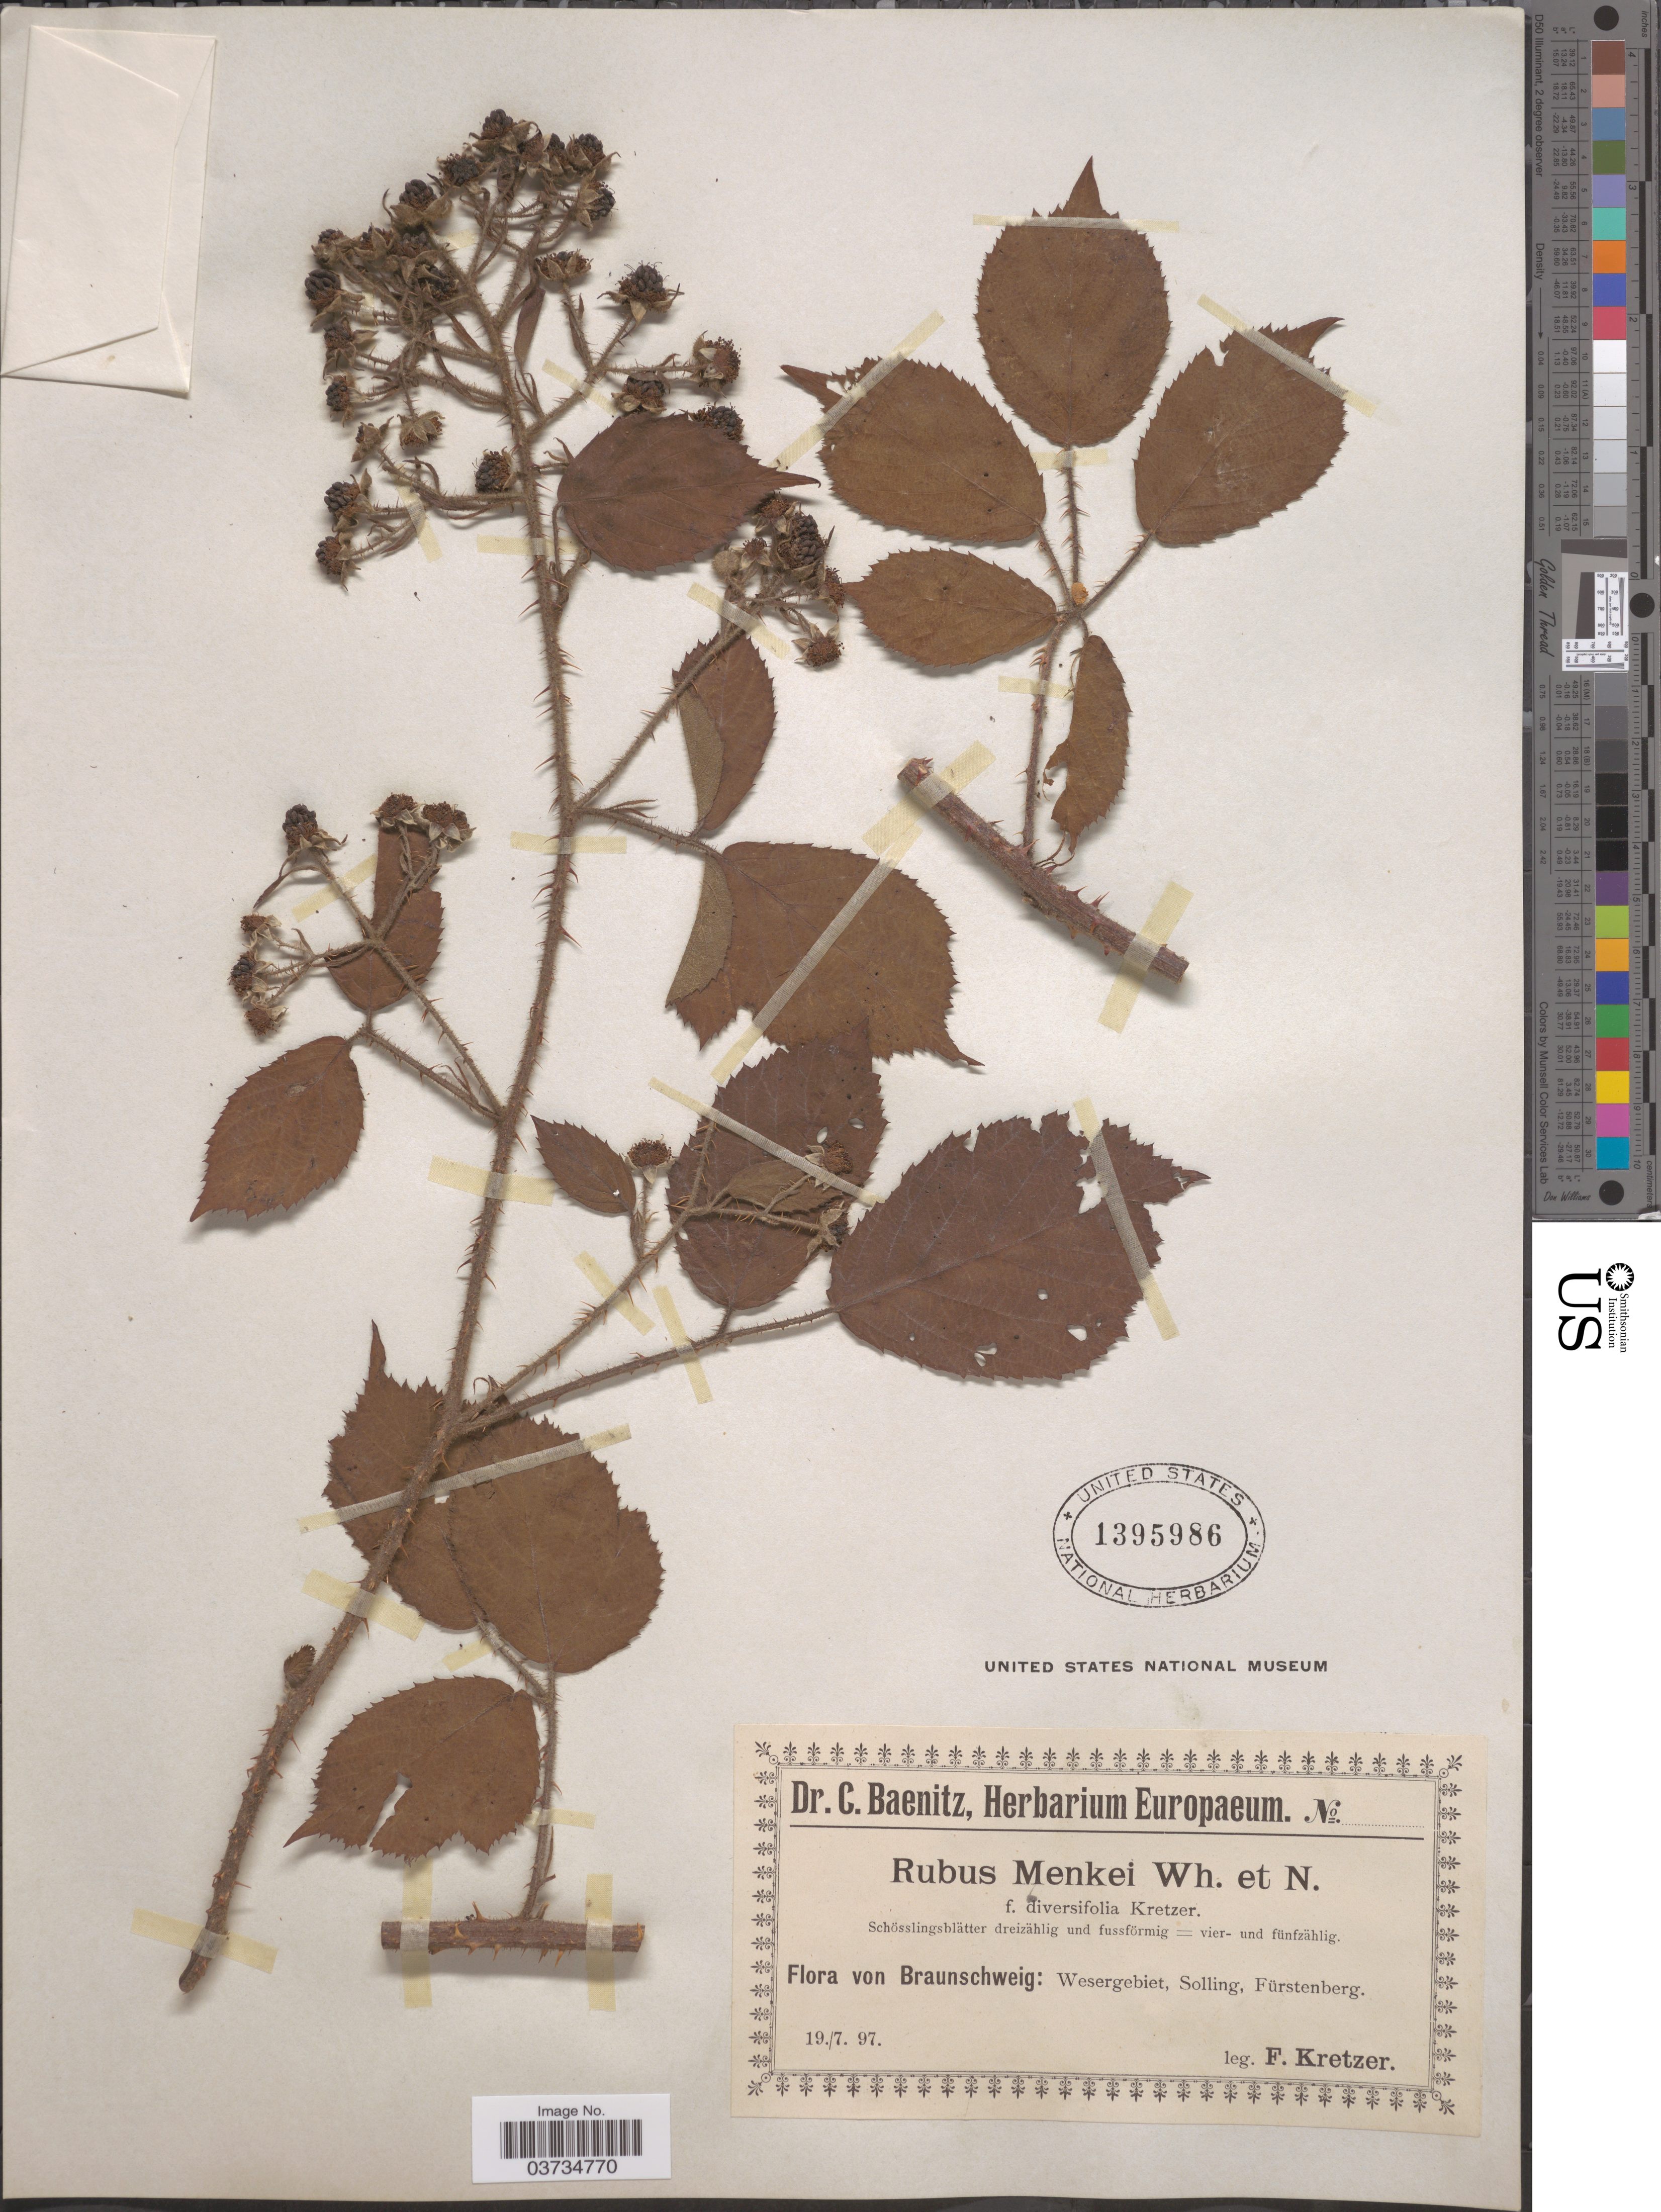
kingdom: Plantae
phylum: Tracheophyta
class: Magnoliopsida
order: Rosales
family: Rosaceae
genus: Rubus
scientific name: Rubus menkei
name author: Weihe ex Spreng.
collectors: F. Kretzer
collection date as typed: Transcribed d/m/y: 19/7/97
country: Germany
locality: Braunschweig: Wesergebiet, Solling, Fürstenberg.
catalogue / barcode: US 1395986